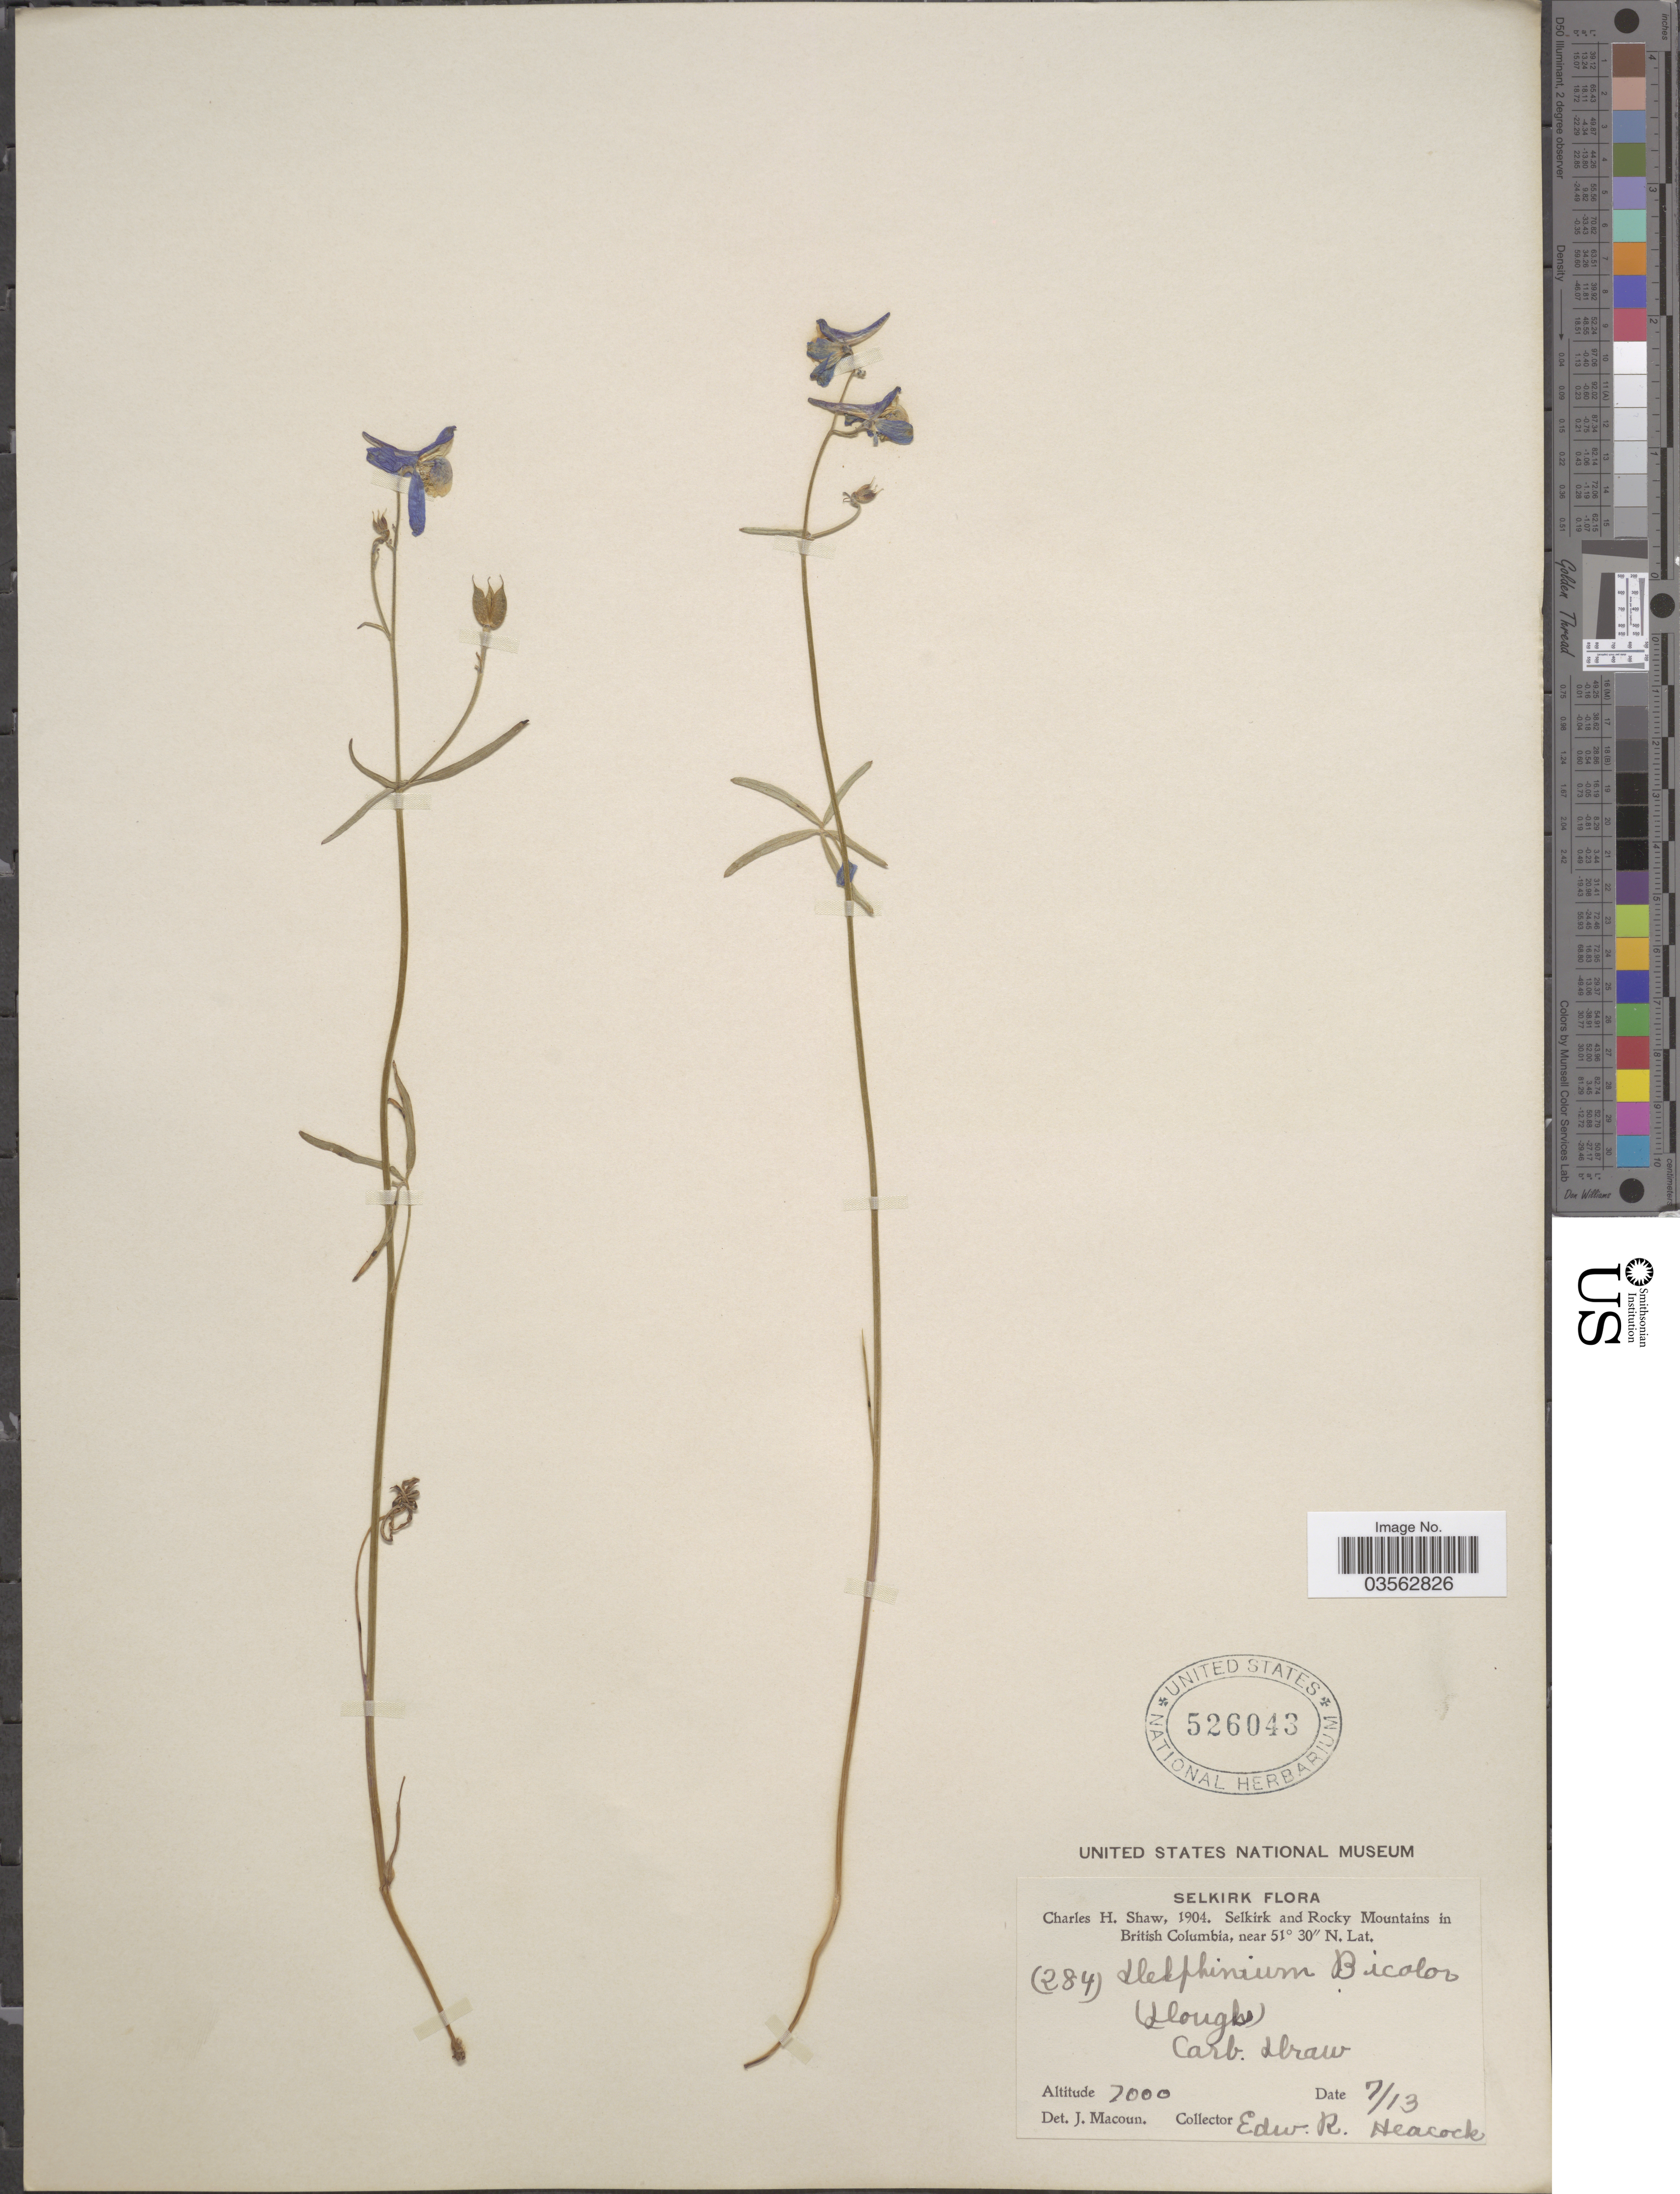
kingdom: Plantae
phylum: Tracheophyta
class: Magnoliopsida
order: Ranunculales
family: Ranunculaceae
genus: Delphinium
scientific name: Delphinium columbianum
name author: Greene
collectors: E. Heacock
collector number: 284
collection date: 1904-07-13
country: Canada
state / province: British Columbia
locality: Selkirk. Selkirk and Rocky Mountains in British Columbia. Carb. Draw.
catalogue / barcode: US 526043